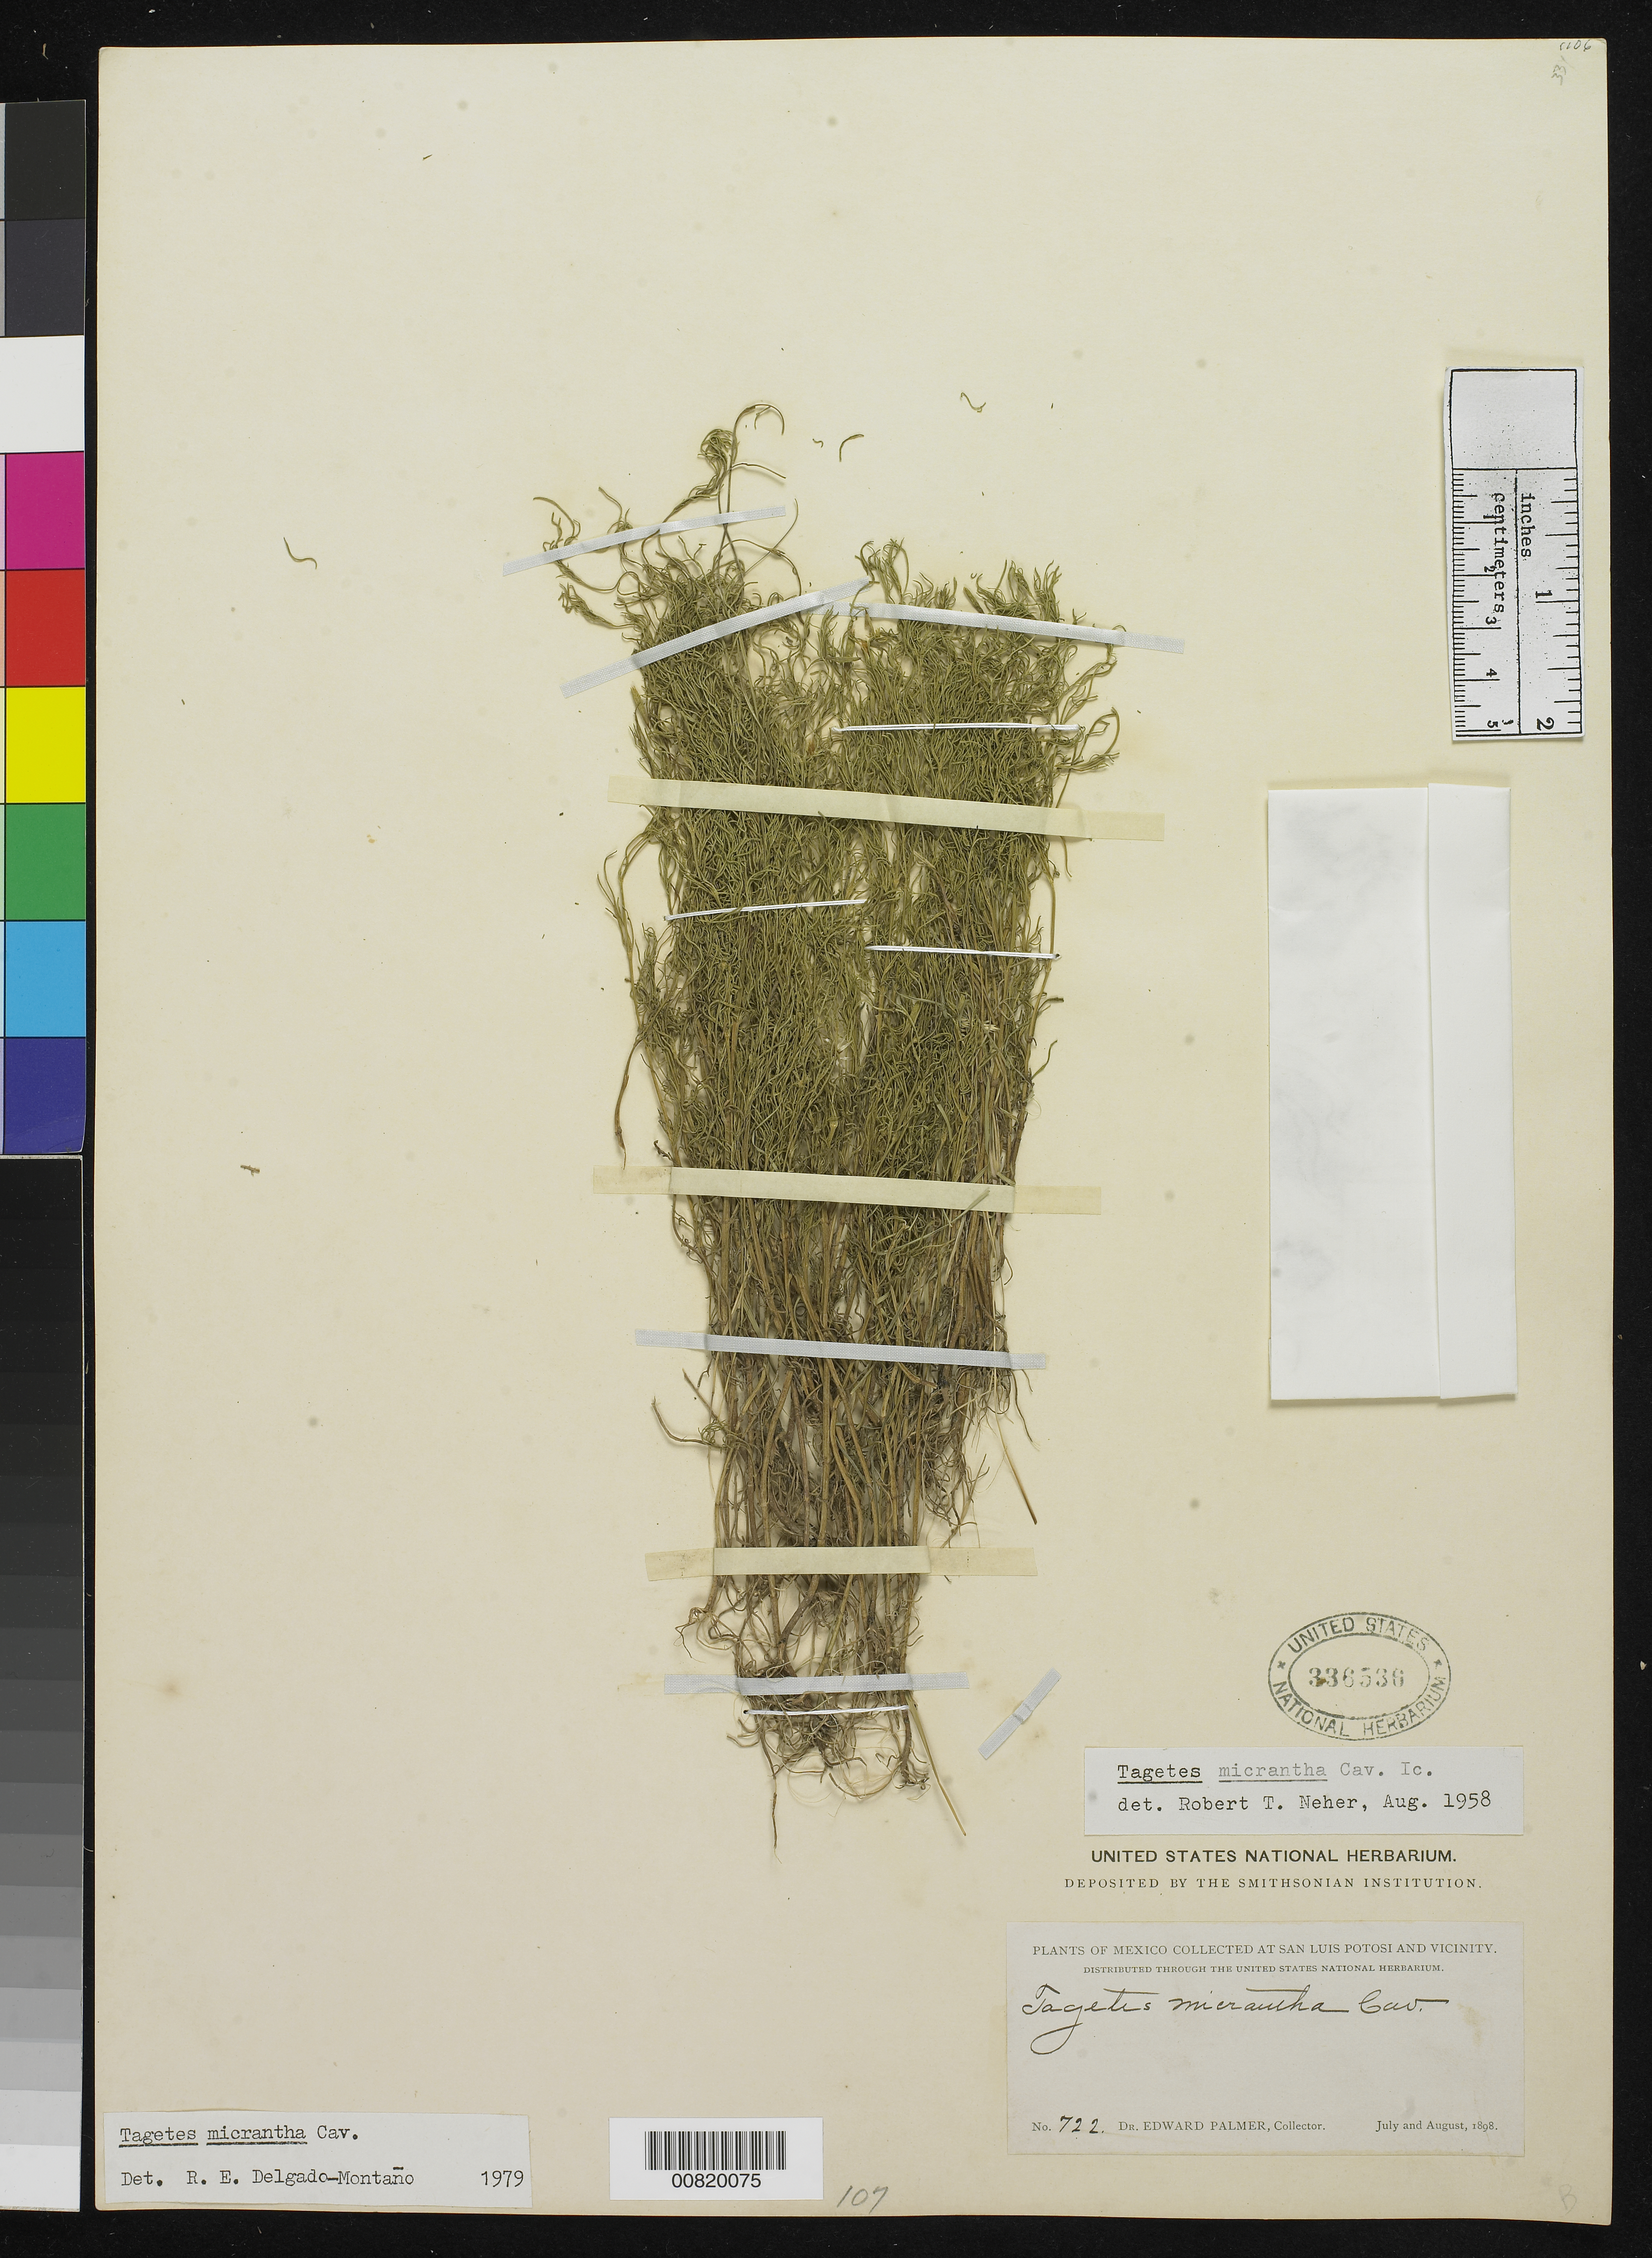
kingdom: Plantae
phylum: Tracheophyta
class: Magnoliopsida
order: Asterales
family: Asteraceae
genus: Tagetes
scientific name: Tagetes micrantha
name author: Cav.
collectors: E. Palmer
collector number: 722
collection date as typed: Jul 1898 to -- Aug 1898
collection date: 1898-07/1898-08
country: Mexico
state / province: San Luis Potosí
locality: San Luis Potosí and vicinity.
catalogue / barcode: US 336536